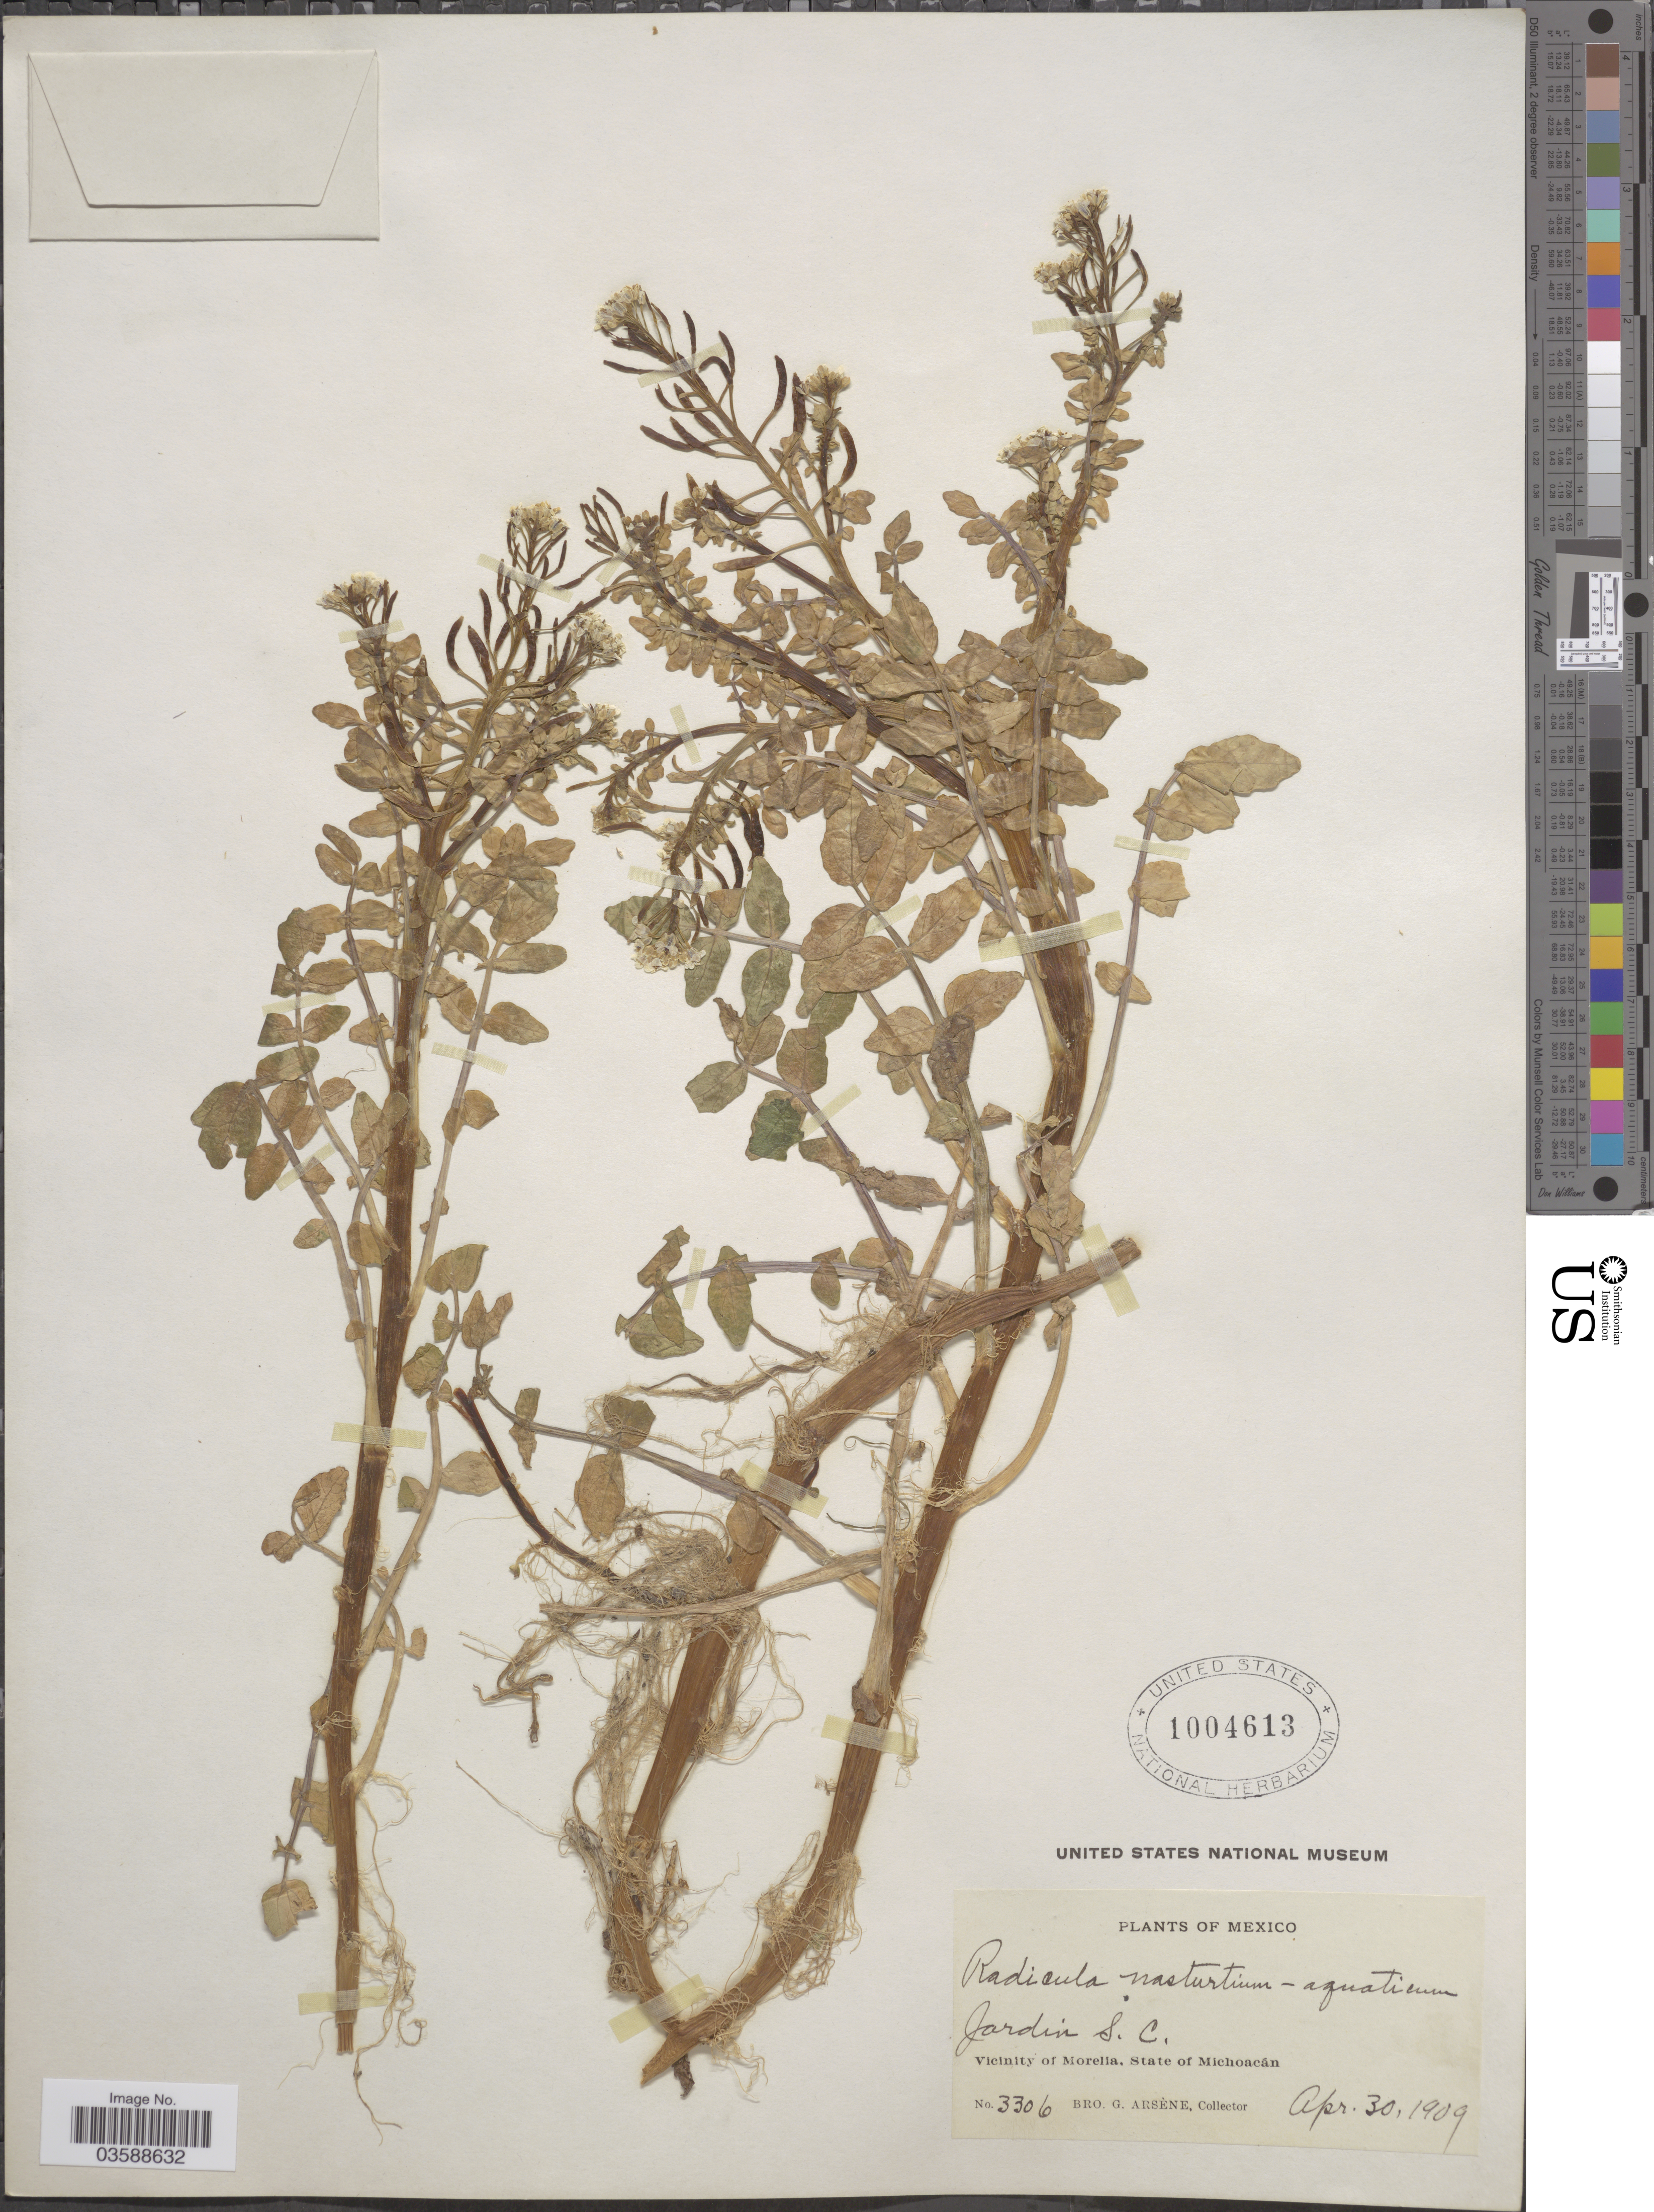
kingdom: Plantae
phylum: Tracheophyta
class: Magnoliopsida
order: Brassicales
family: Brassicaceae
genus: Nasturtium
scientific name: Nasturtium officinale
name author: R. Br.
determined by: Strong, M. T., (US), Smithsonian Institution - National Museum of Natural History (UNITED STATES)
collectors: Bro. G. Arsène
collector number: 3306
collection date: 1909-04-30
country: Mexico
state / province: Michoacán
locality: Jardin S.C. Vicinity of Morelia.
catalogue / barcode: US 1004613